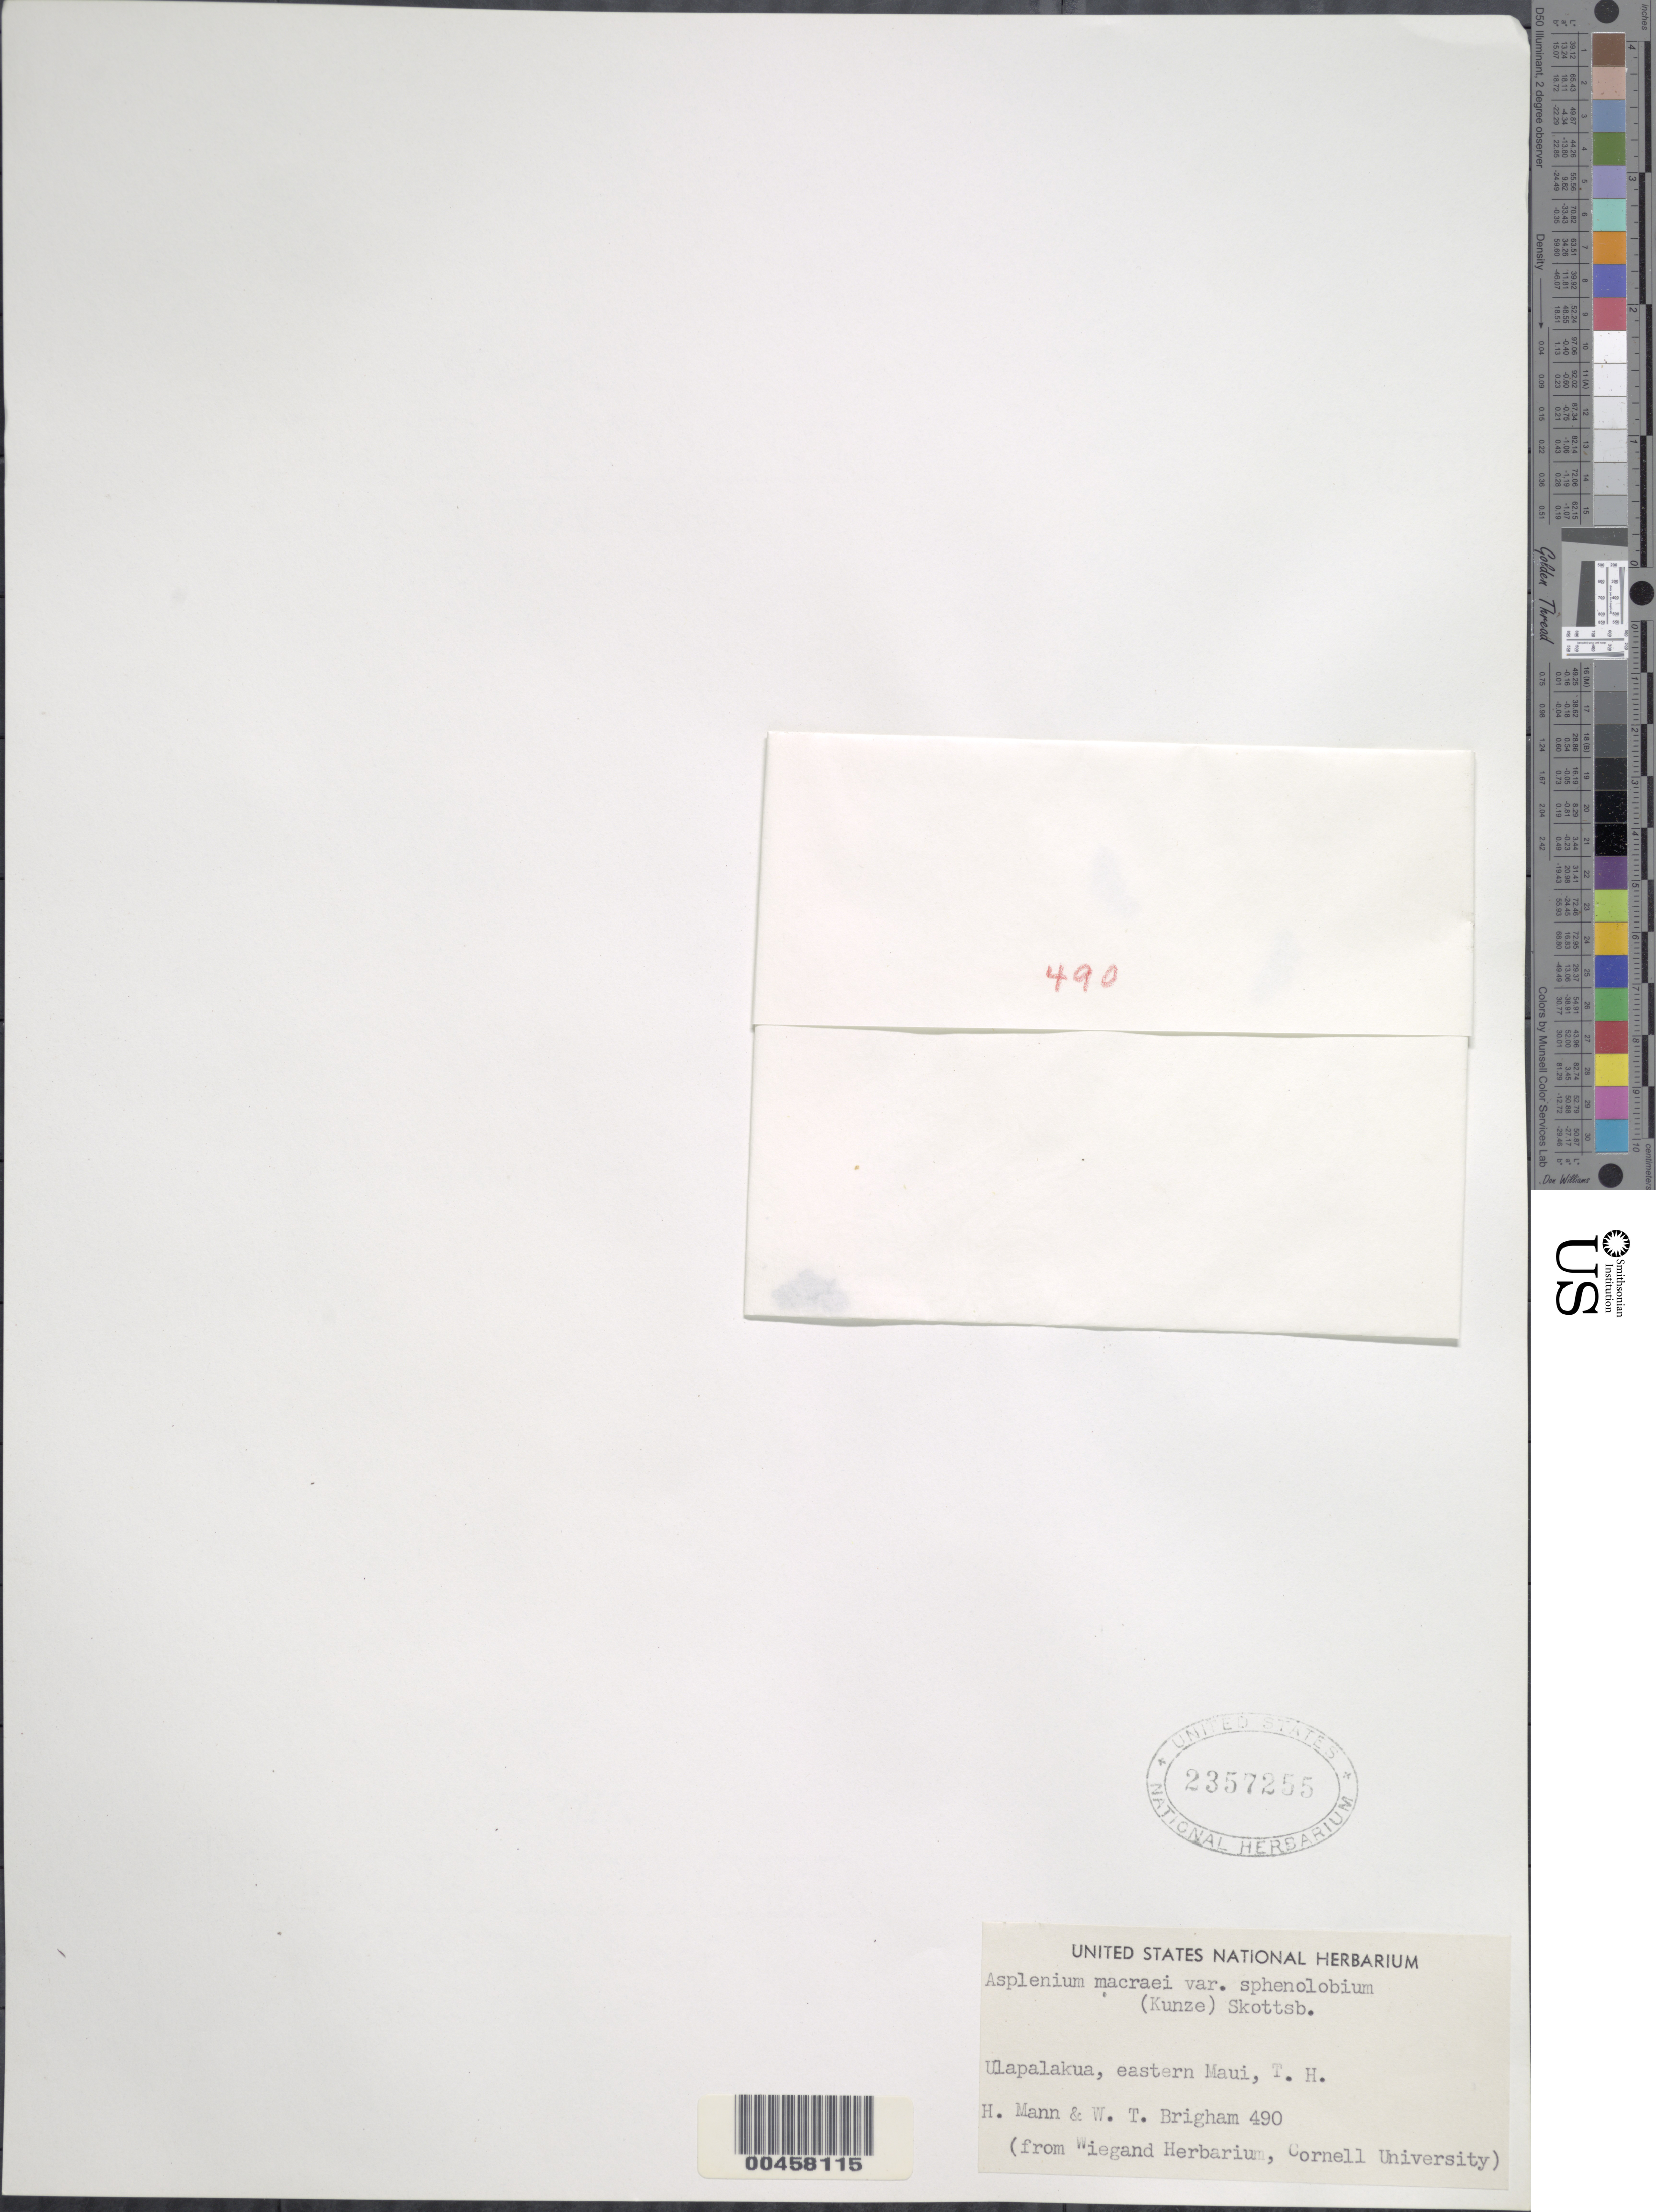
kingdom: Plantae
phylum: Tracheophyta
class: Polypodiopsida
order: Polypodiales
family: Aspleniaceae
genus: Asplenium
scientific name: Asplenium macraei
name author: Hook. & Grev.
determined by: Wagner, W. L., (BOT), Smithsonian Institution - National Museum of Natural History (UNITED STATES)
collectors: H. Mann & W. T. Brigham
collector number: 490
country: United States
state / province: Hawaii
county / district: Maui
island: Maui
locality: Ulapalakua, eastern Maui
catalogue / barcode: US 2357255